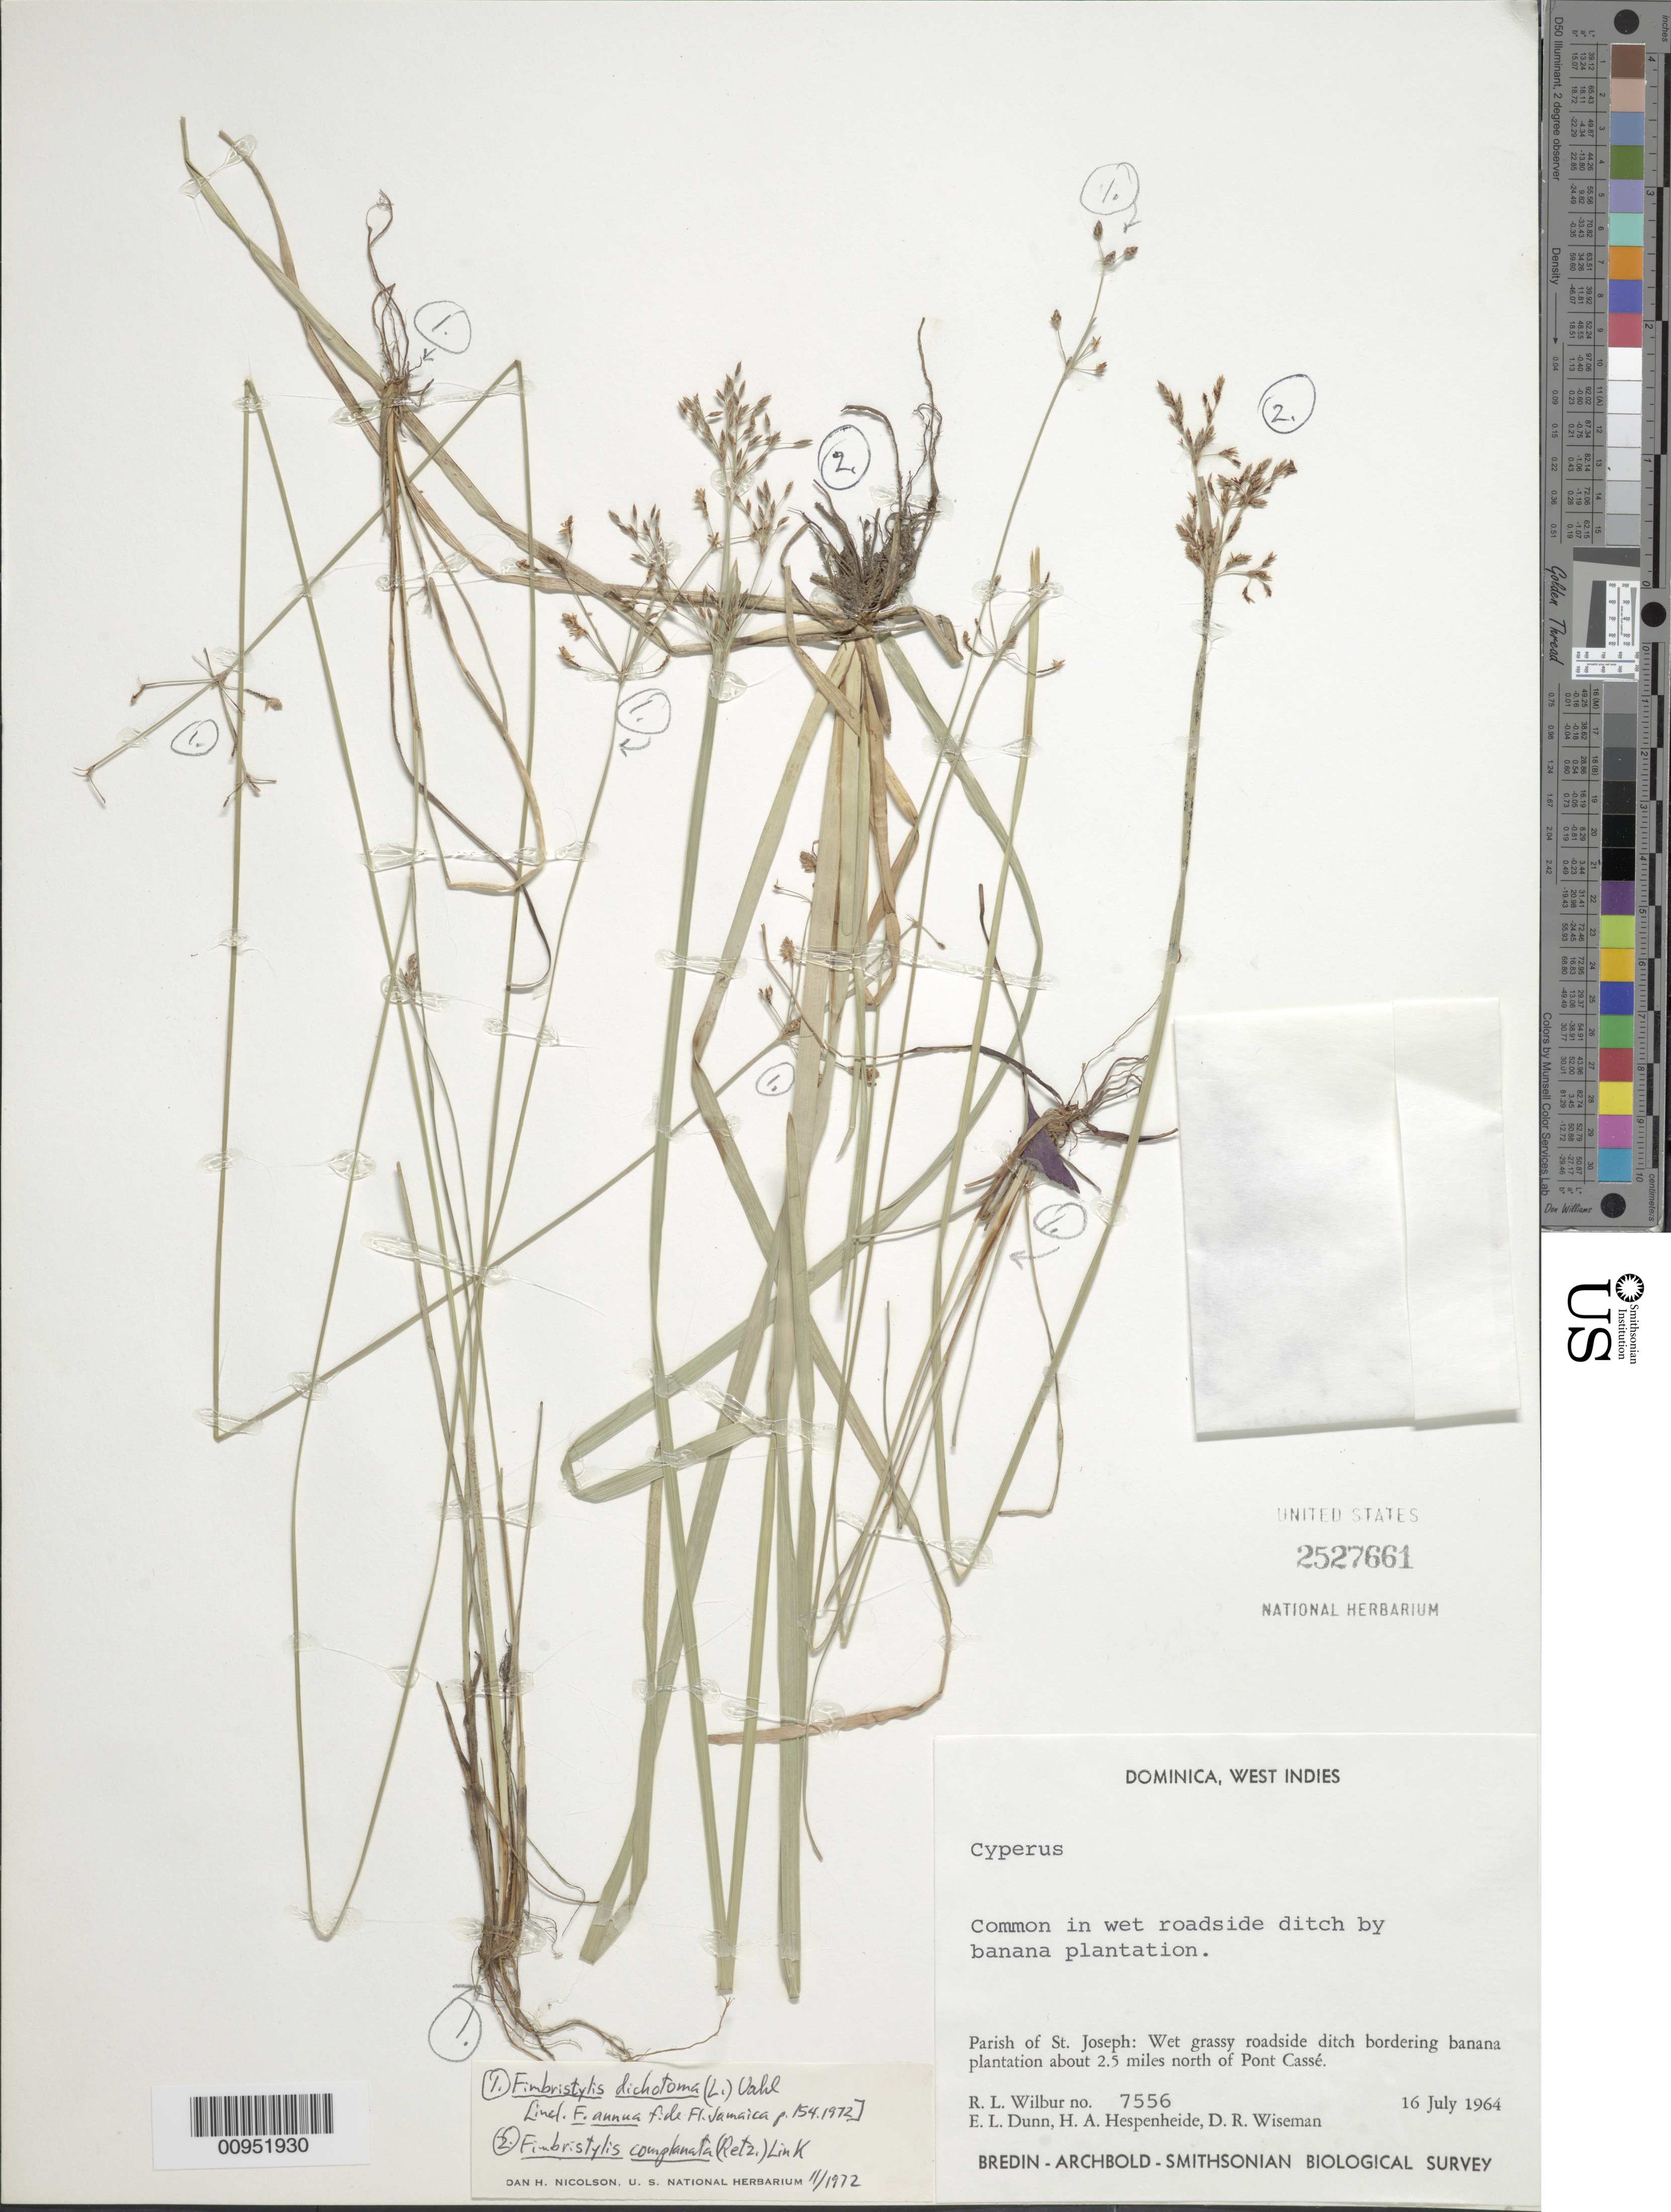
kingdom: Plantae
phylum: Tracheophyta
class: Liliopsida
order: Poales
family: Cyperaceae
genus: Fimbristylis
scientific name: Fimbristylis complanata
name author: (Retz.) Link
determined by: Nicolson, Dan H.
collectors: R. L. Wilbur, E. Dunn, H. A. Hespenheide & D. R. Wiseman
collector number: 7556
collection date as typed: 16 Jul 1964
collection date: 1964-07-16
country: Dominica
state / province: St. Joseph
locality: Roadside ditch bordering banana plantation about 2.5 miles N of Pont Cassé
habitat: Wet grassy roadside ditch by banana plantation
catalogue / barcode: US 2527661